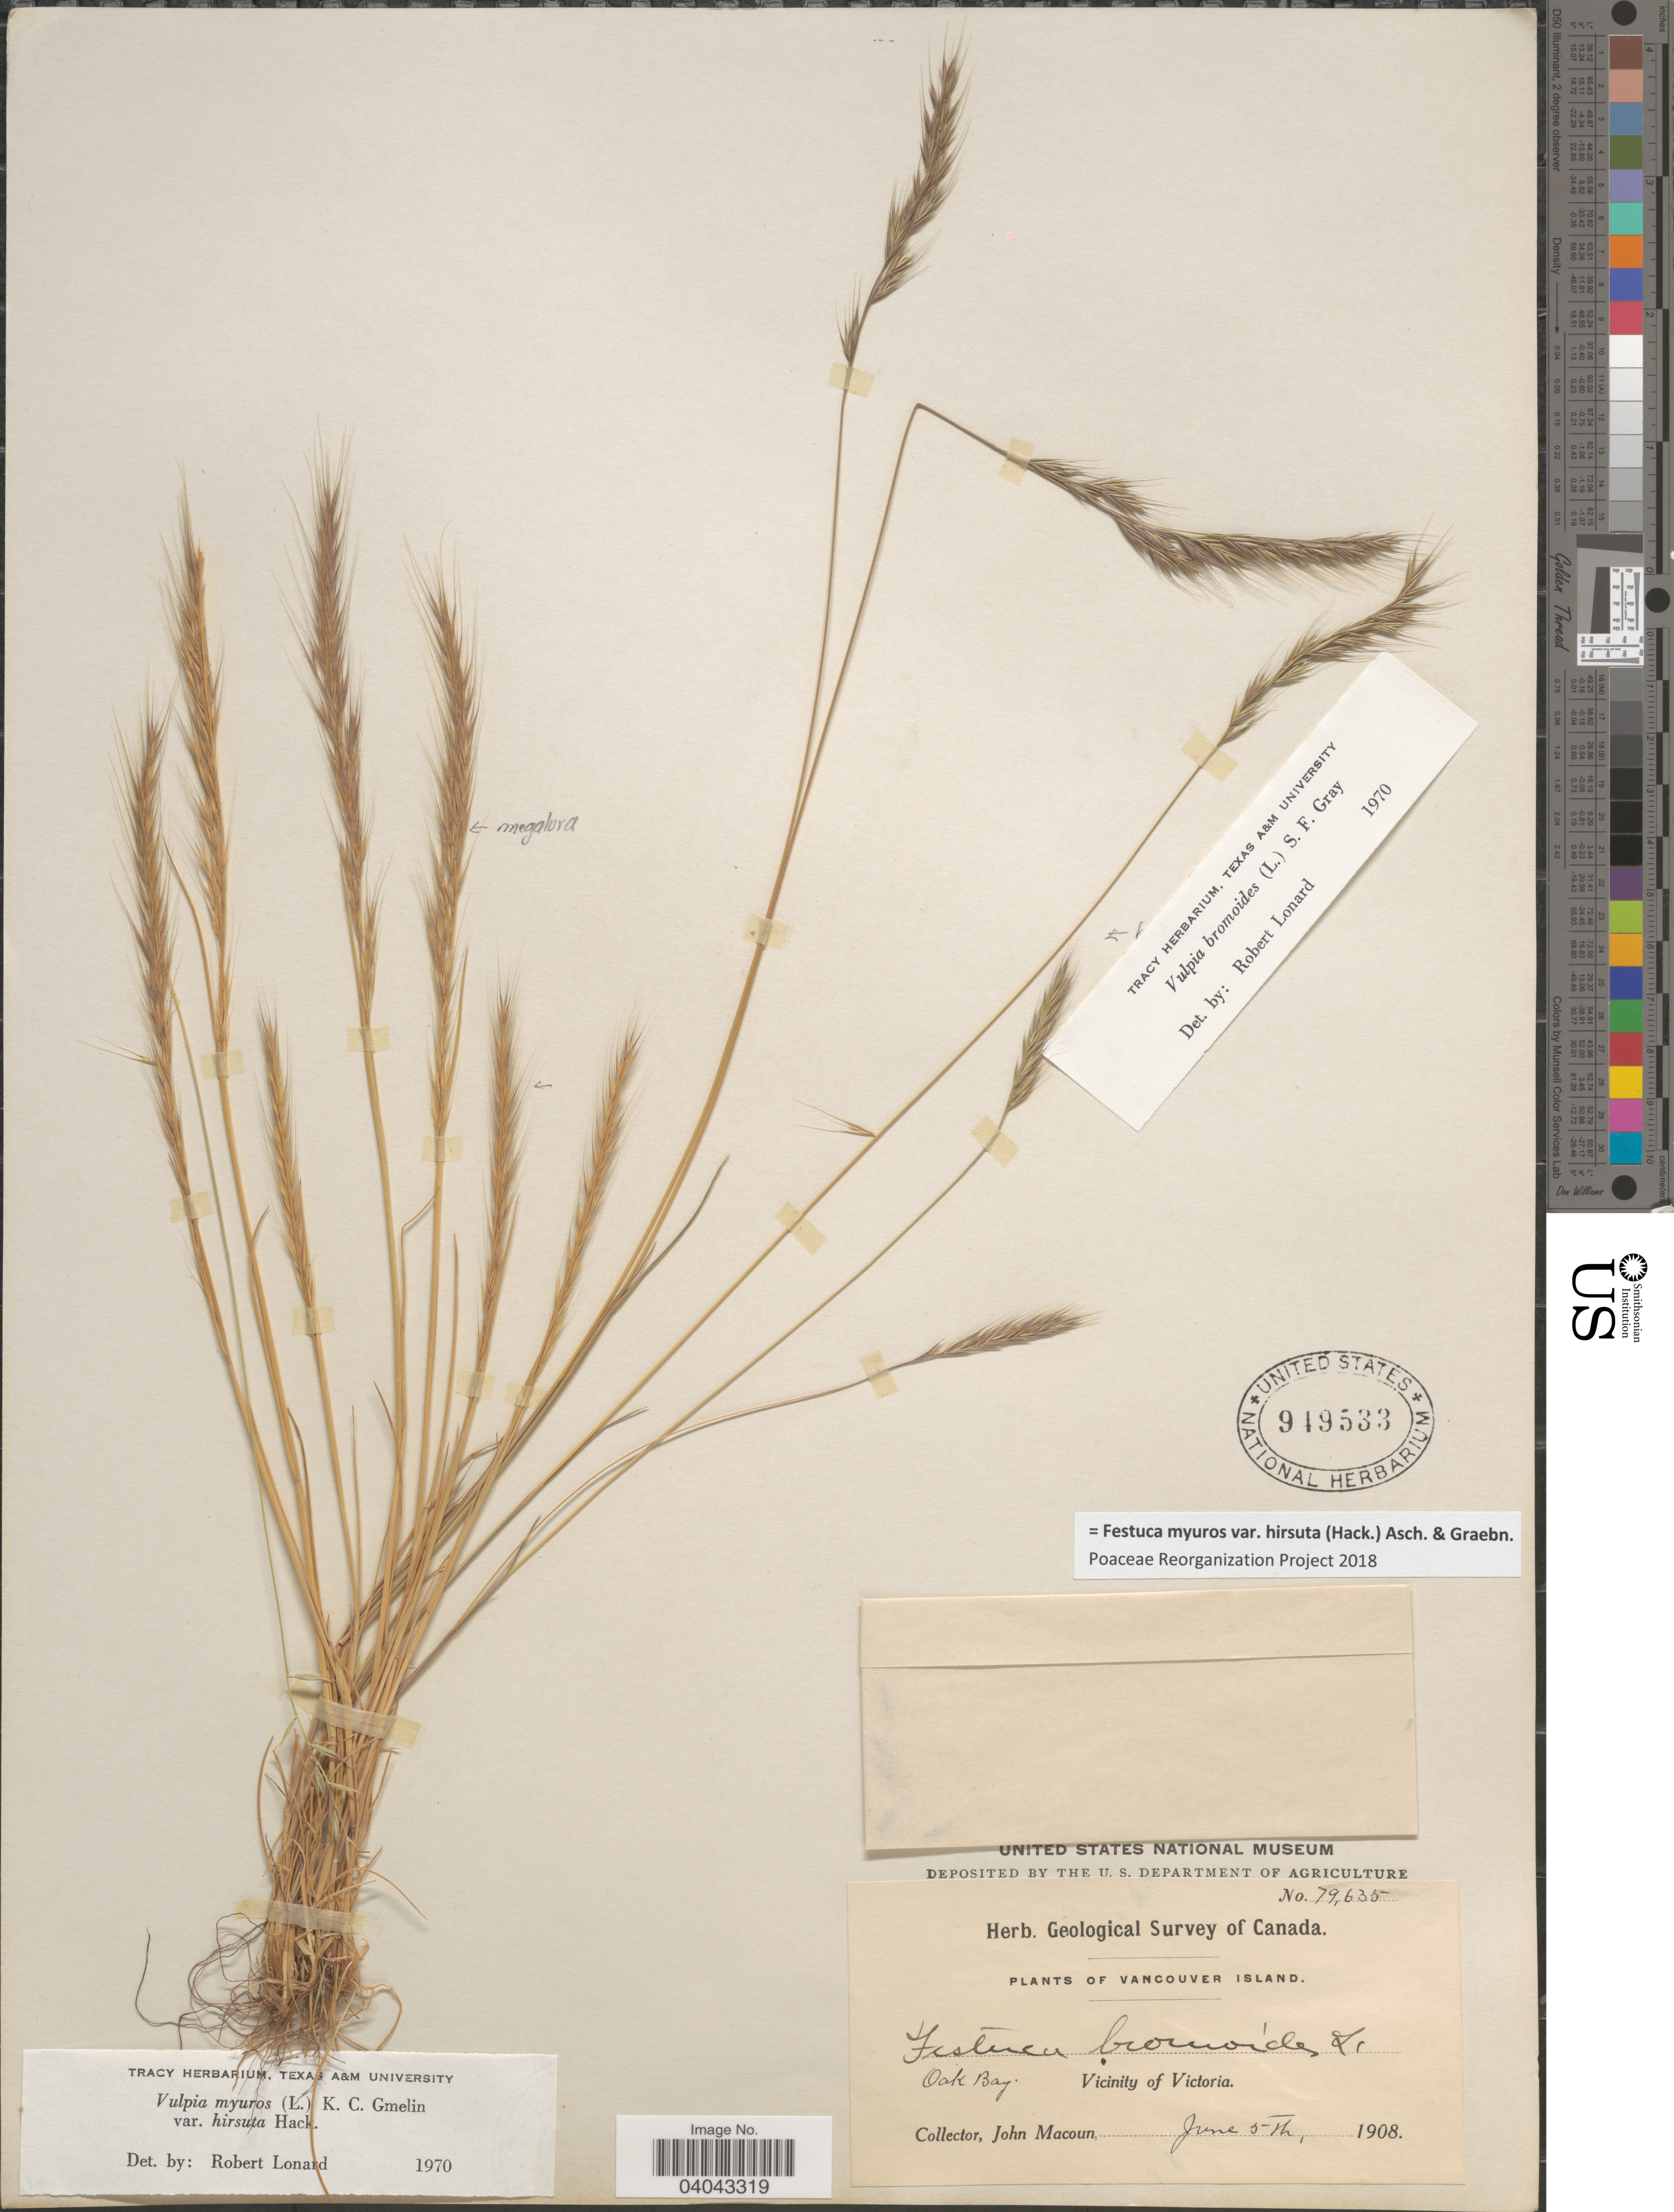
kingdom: Plantae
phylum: Tracheophyta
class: Liliopsida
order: Poales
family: Poaceae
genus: Festuca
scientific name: Festuca myuros var. hirsuta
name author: (Hack.) Asch. & Graebn.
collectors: J. Macoun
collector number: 79635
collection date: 1908-06-05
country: Canada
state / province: British Columbia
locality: Vancouver Island. Oak Bay. Vicinity of Victoria.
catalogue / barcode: US 949533